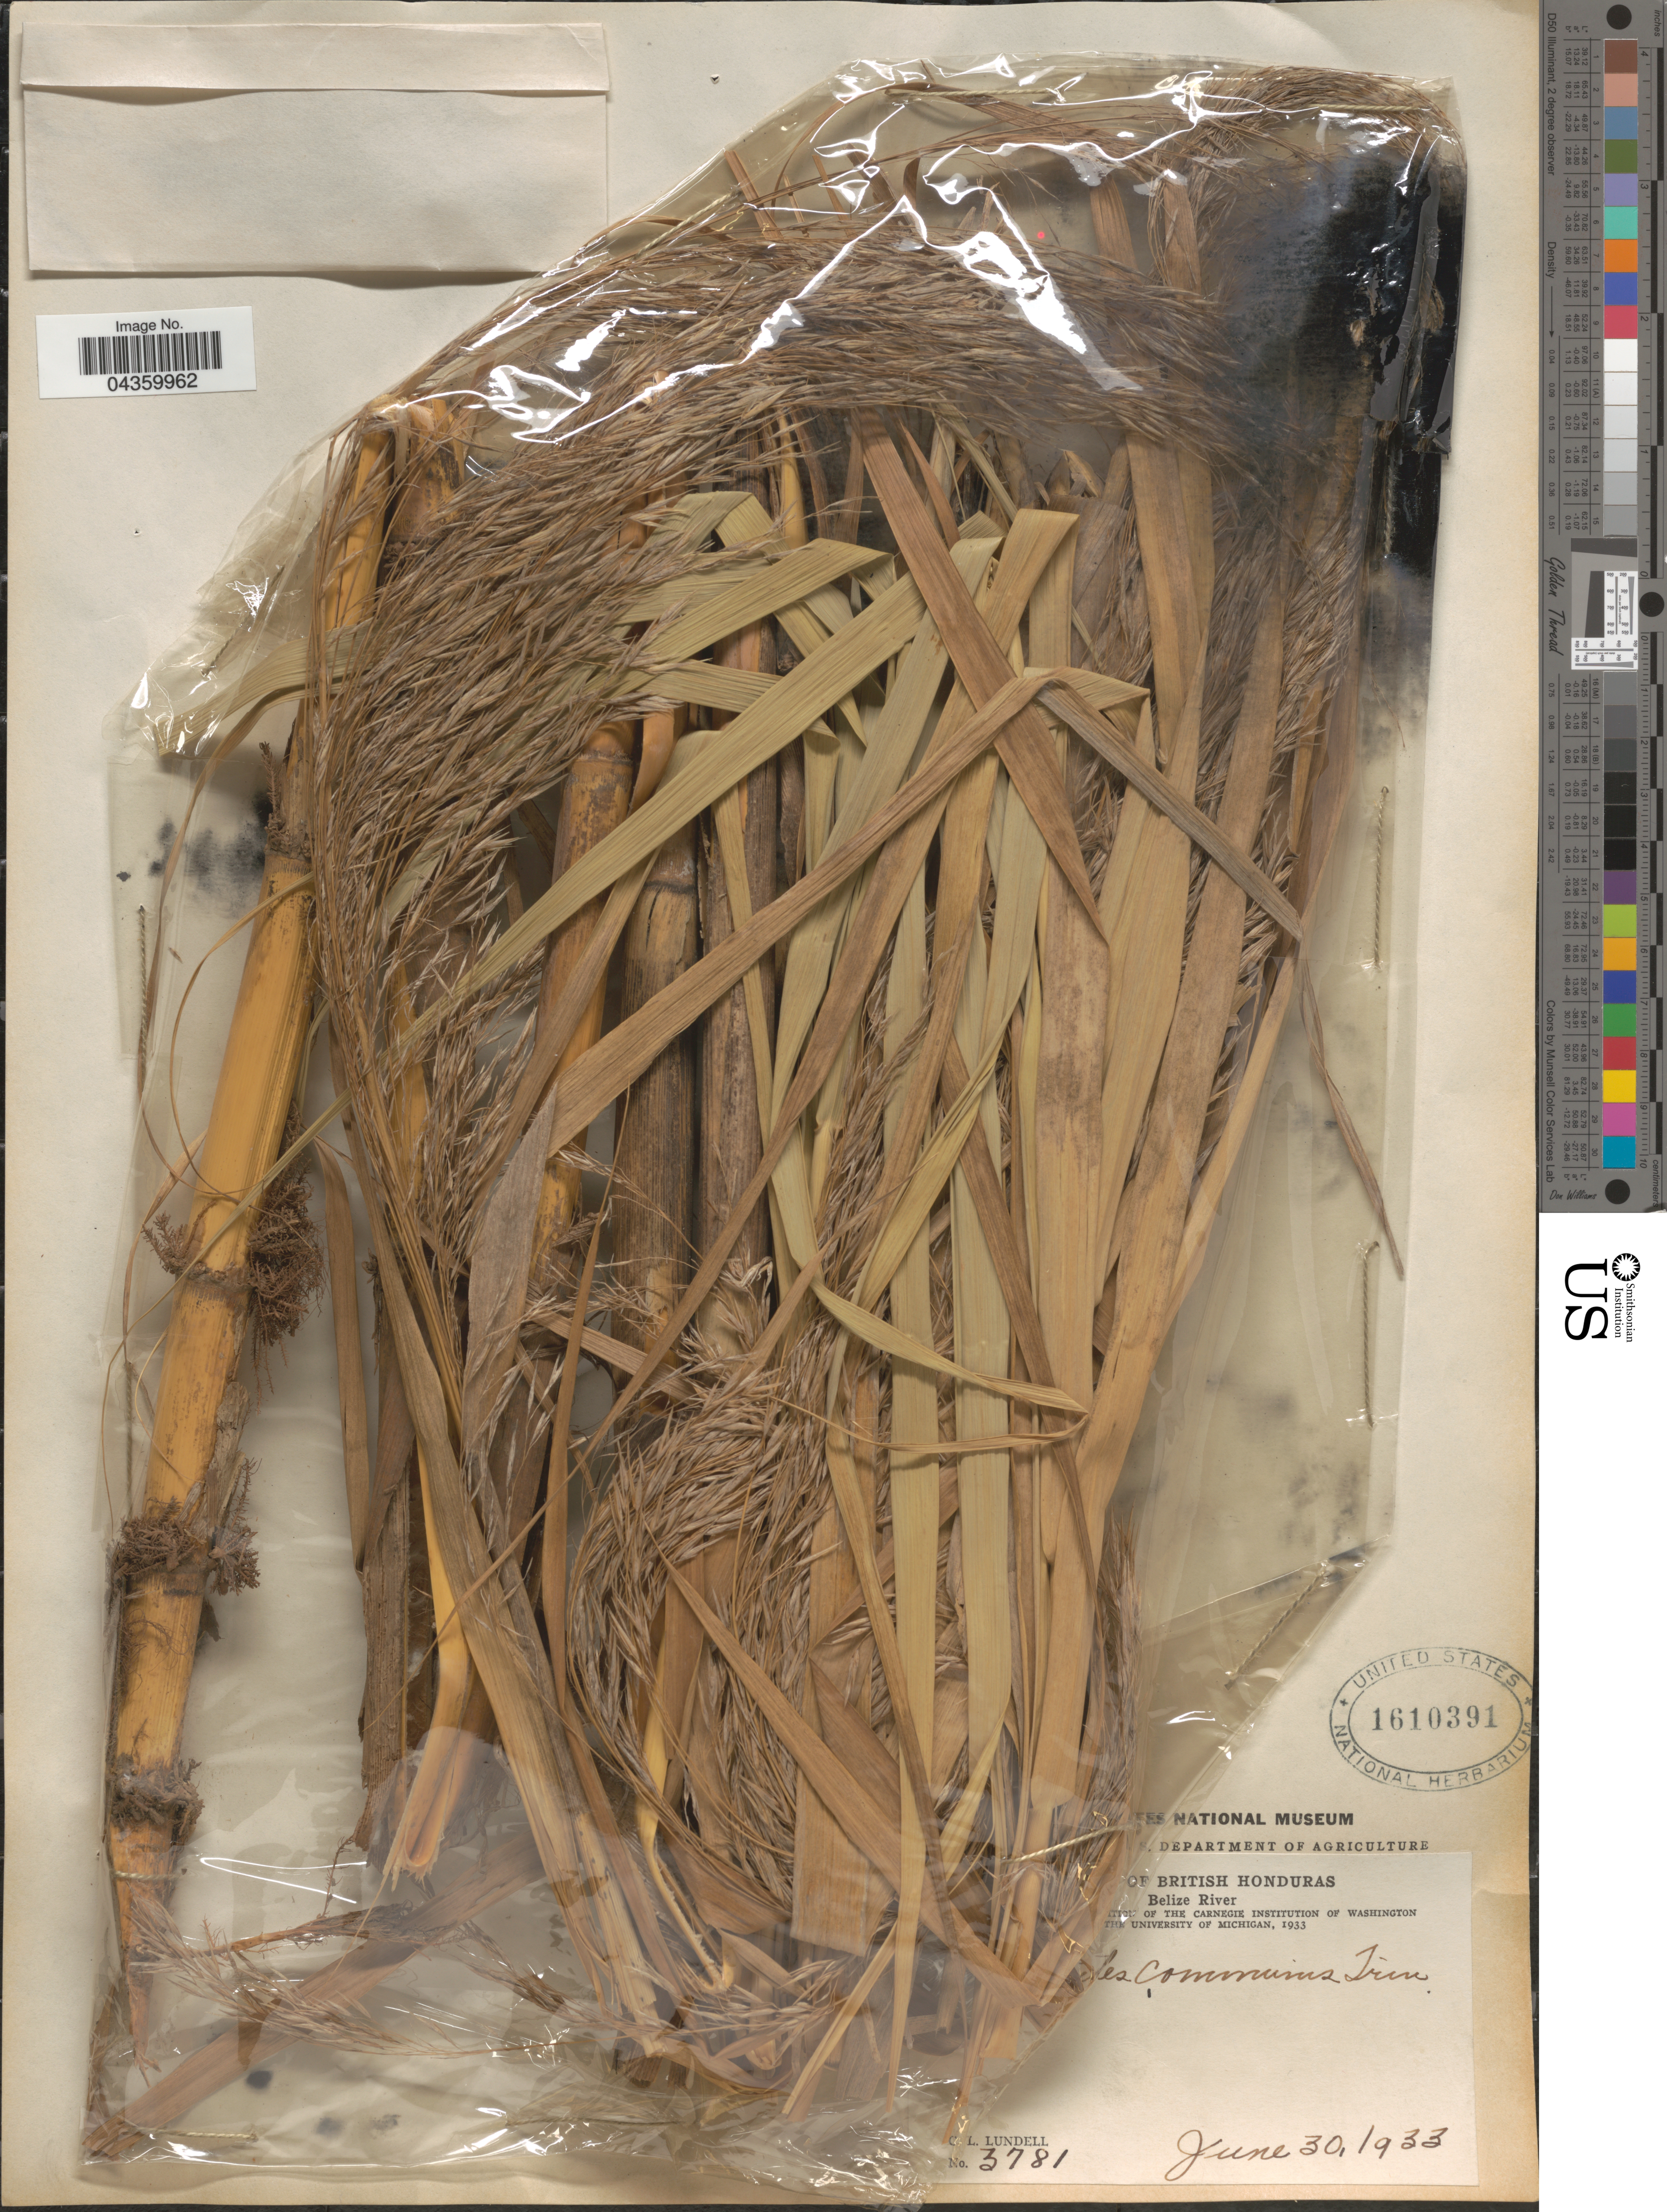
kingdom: Plantae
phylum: Tracheophyta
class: Liliopsida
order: Poales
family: Poaceae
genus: Phragmites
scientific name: Phragmites australis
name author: (Cav.) Trin. ex Steud.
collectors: C. L. Lundell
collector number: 3781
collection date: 1933-06-30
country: Belize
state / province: Belize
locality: British Honduras. Belize River.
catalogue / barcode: US 1610391